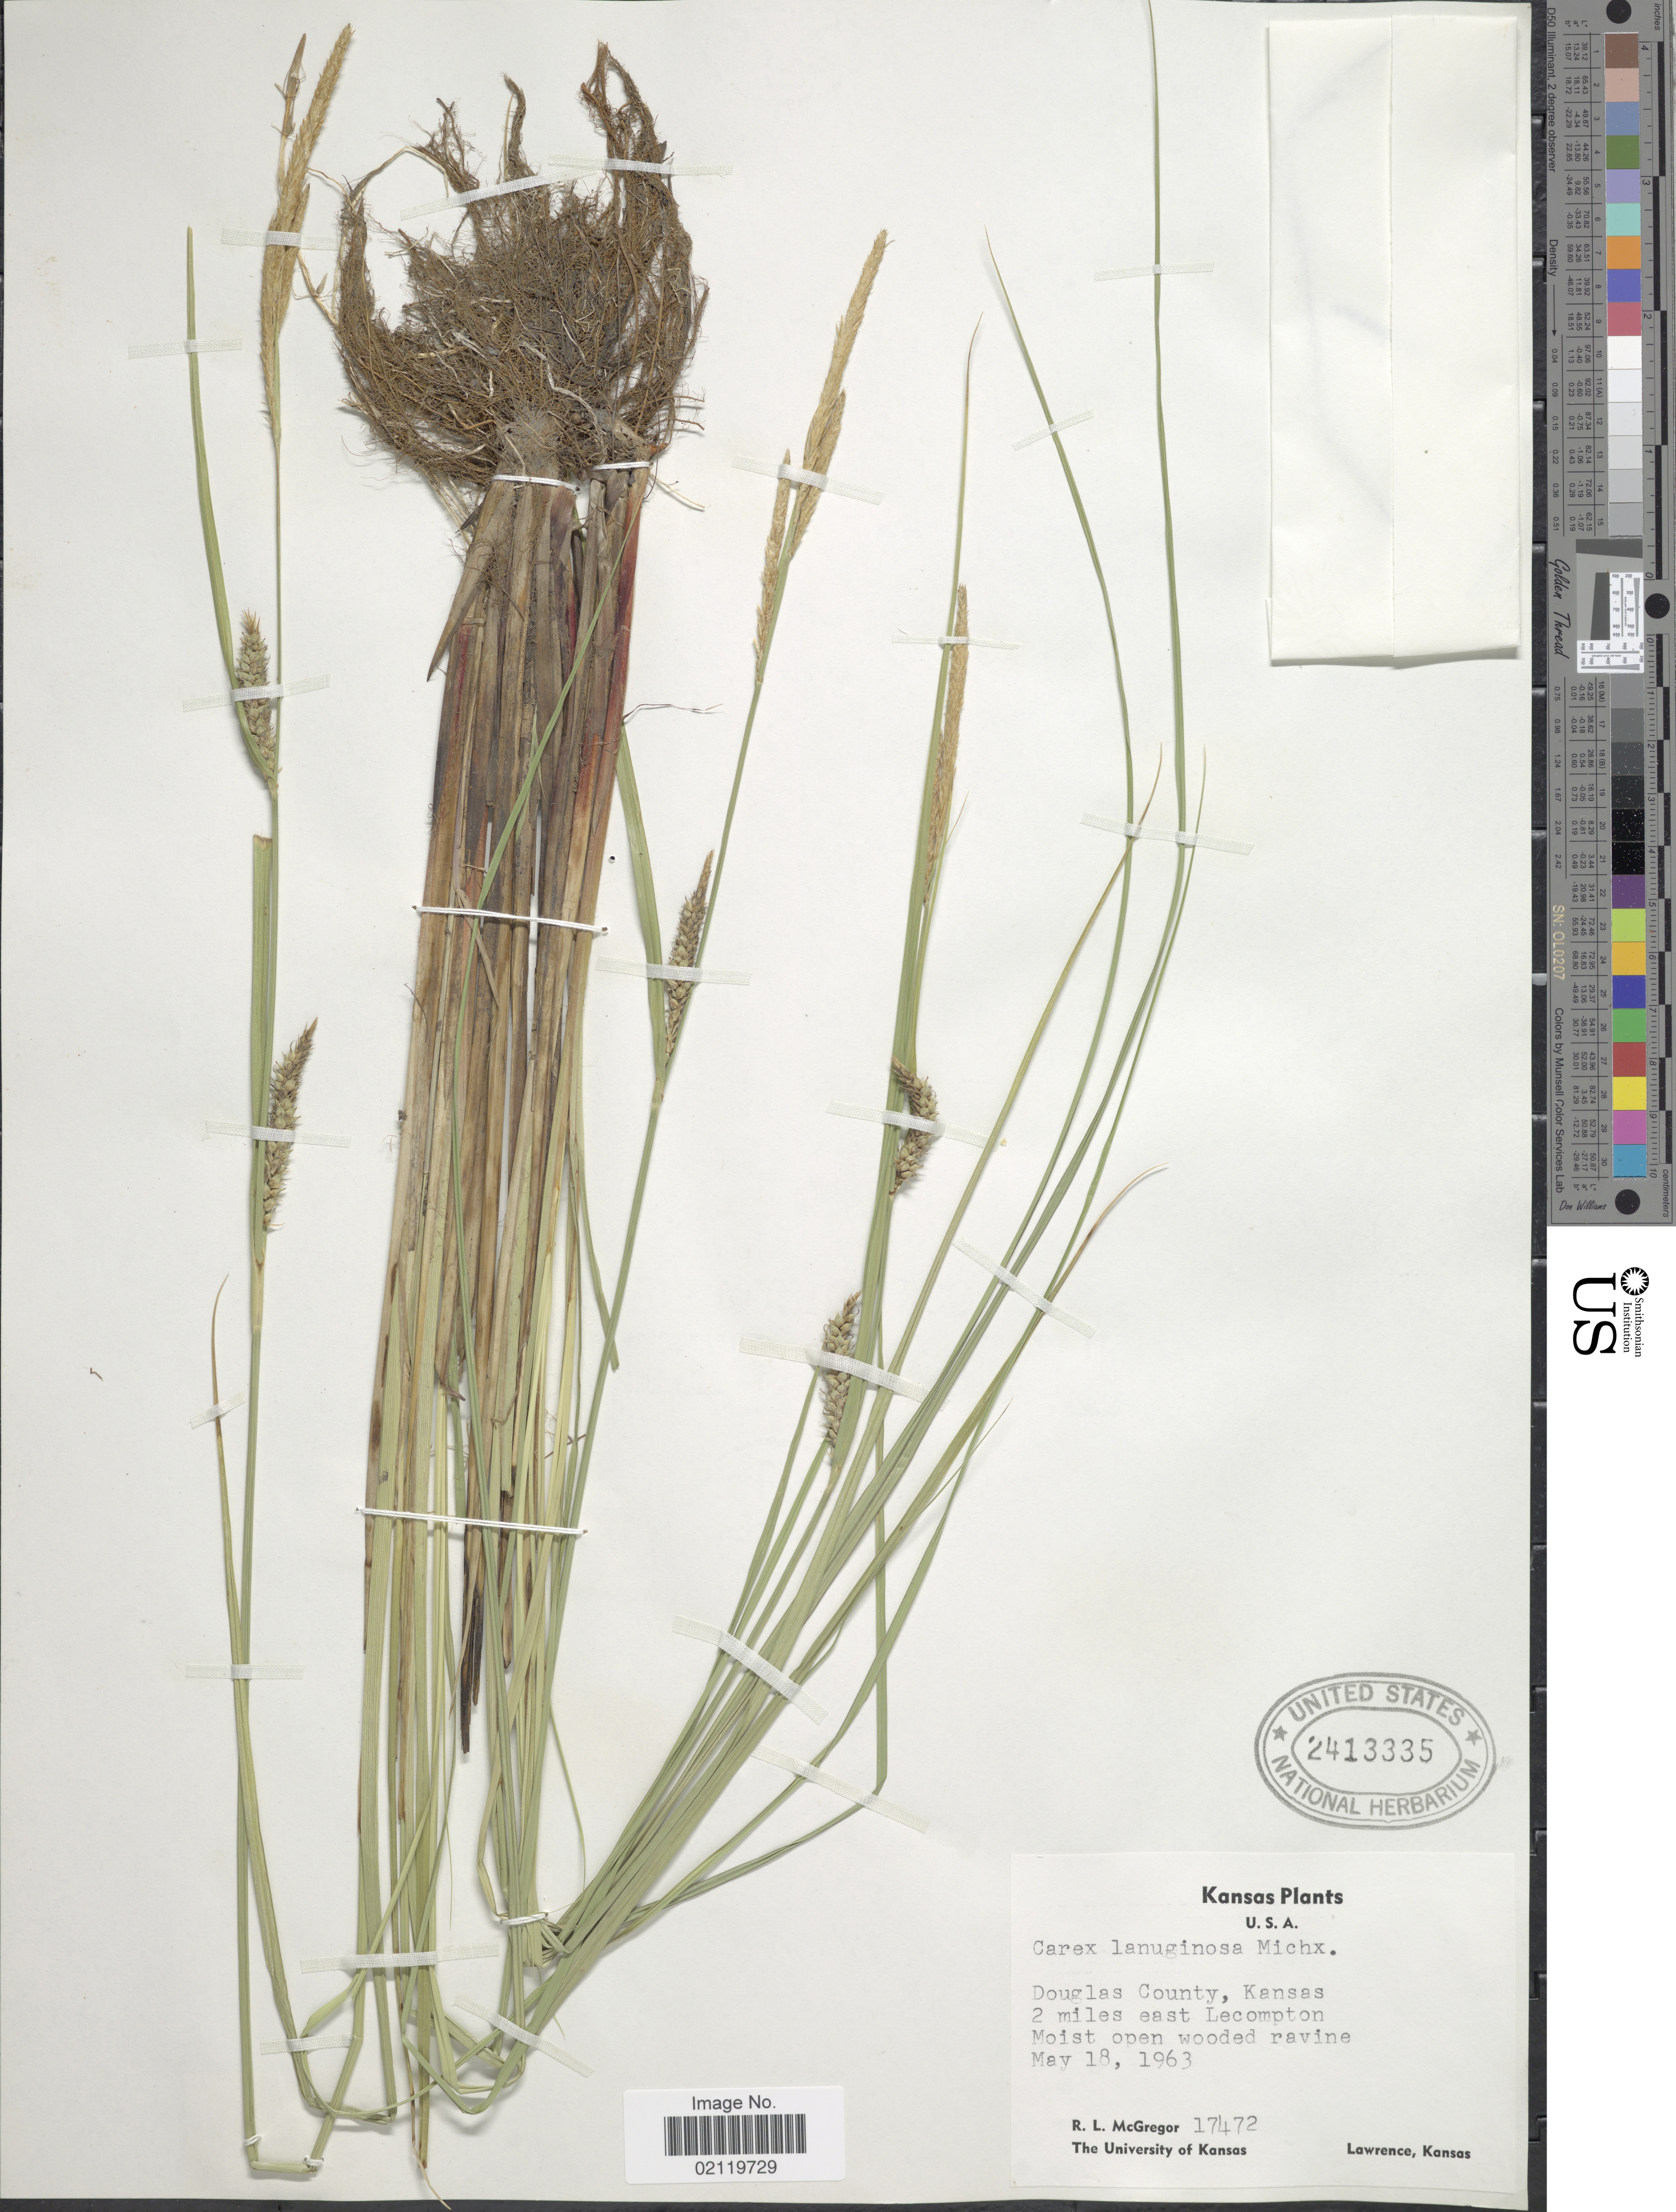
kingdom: Plantae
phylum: Tracheophyta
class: Liliopsida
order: Poales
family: Cyperaceae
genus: Carex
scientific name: Carex pellita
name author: Muhl. ex Willd.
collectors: R. McGregor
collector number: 17472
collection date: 1963-05-18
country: United States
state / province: Kansas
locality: Douglas County. 2 miles east Lecompton.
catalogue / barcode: US 2413335